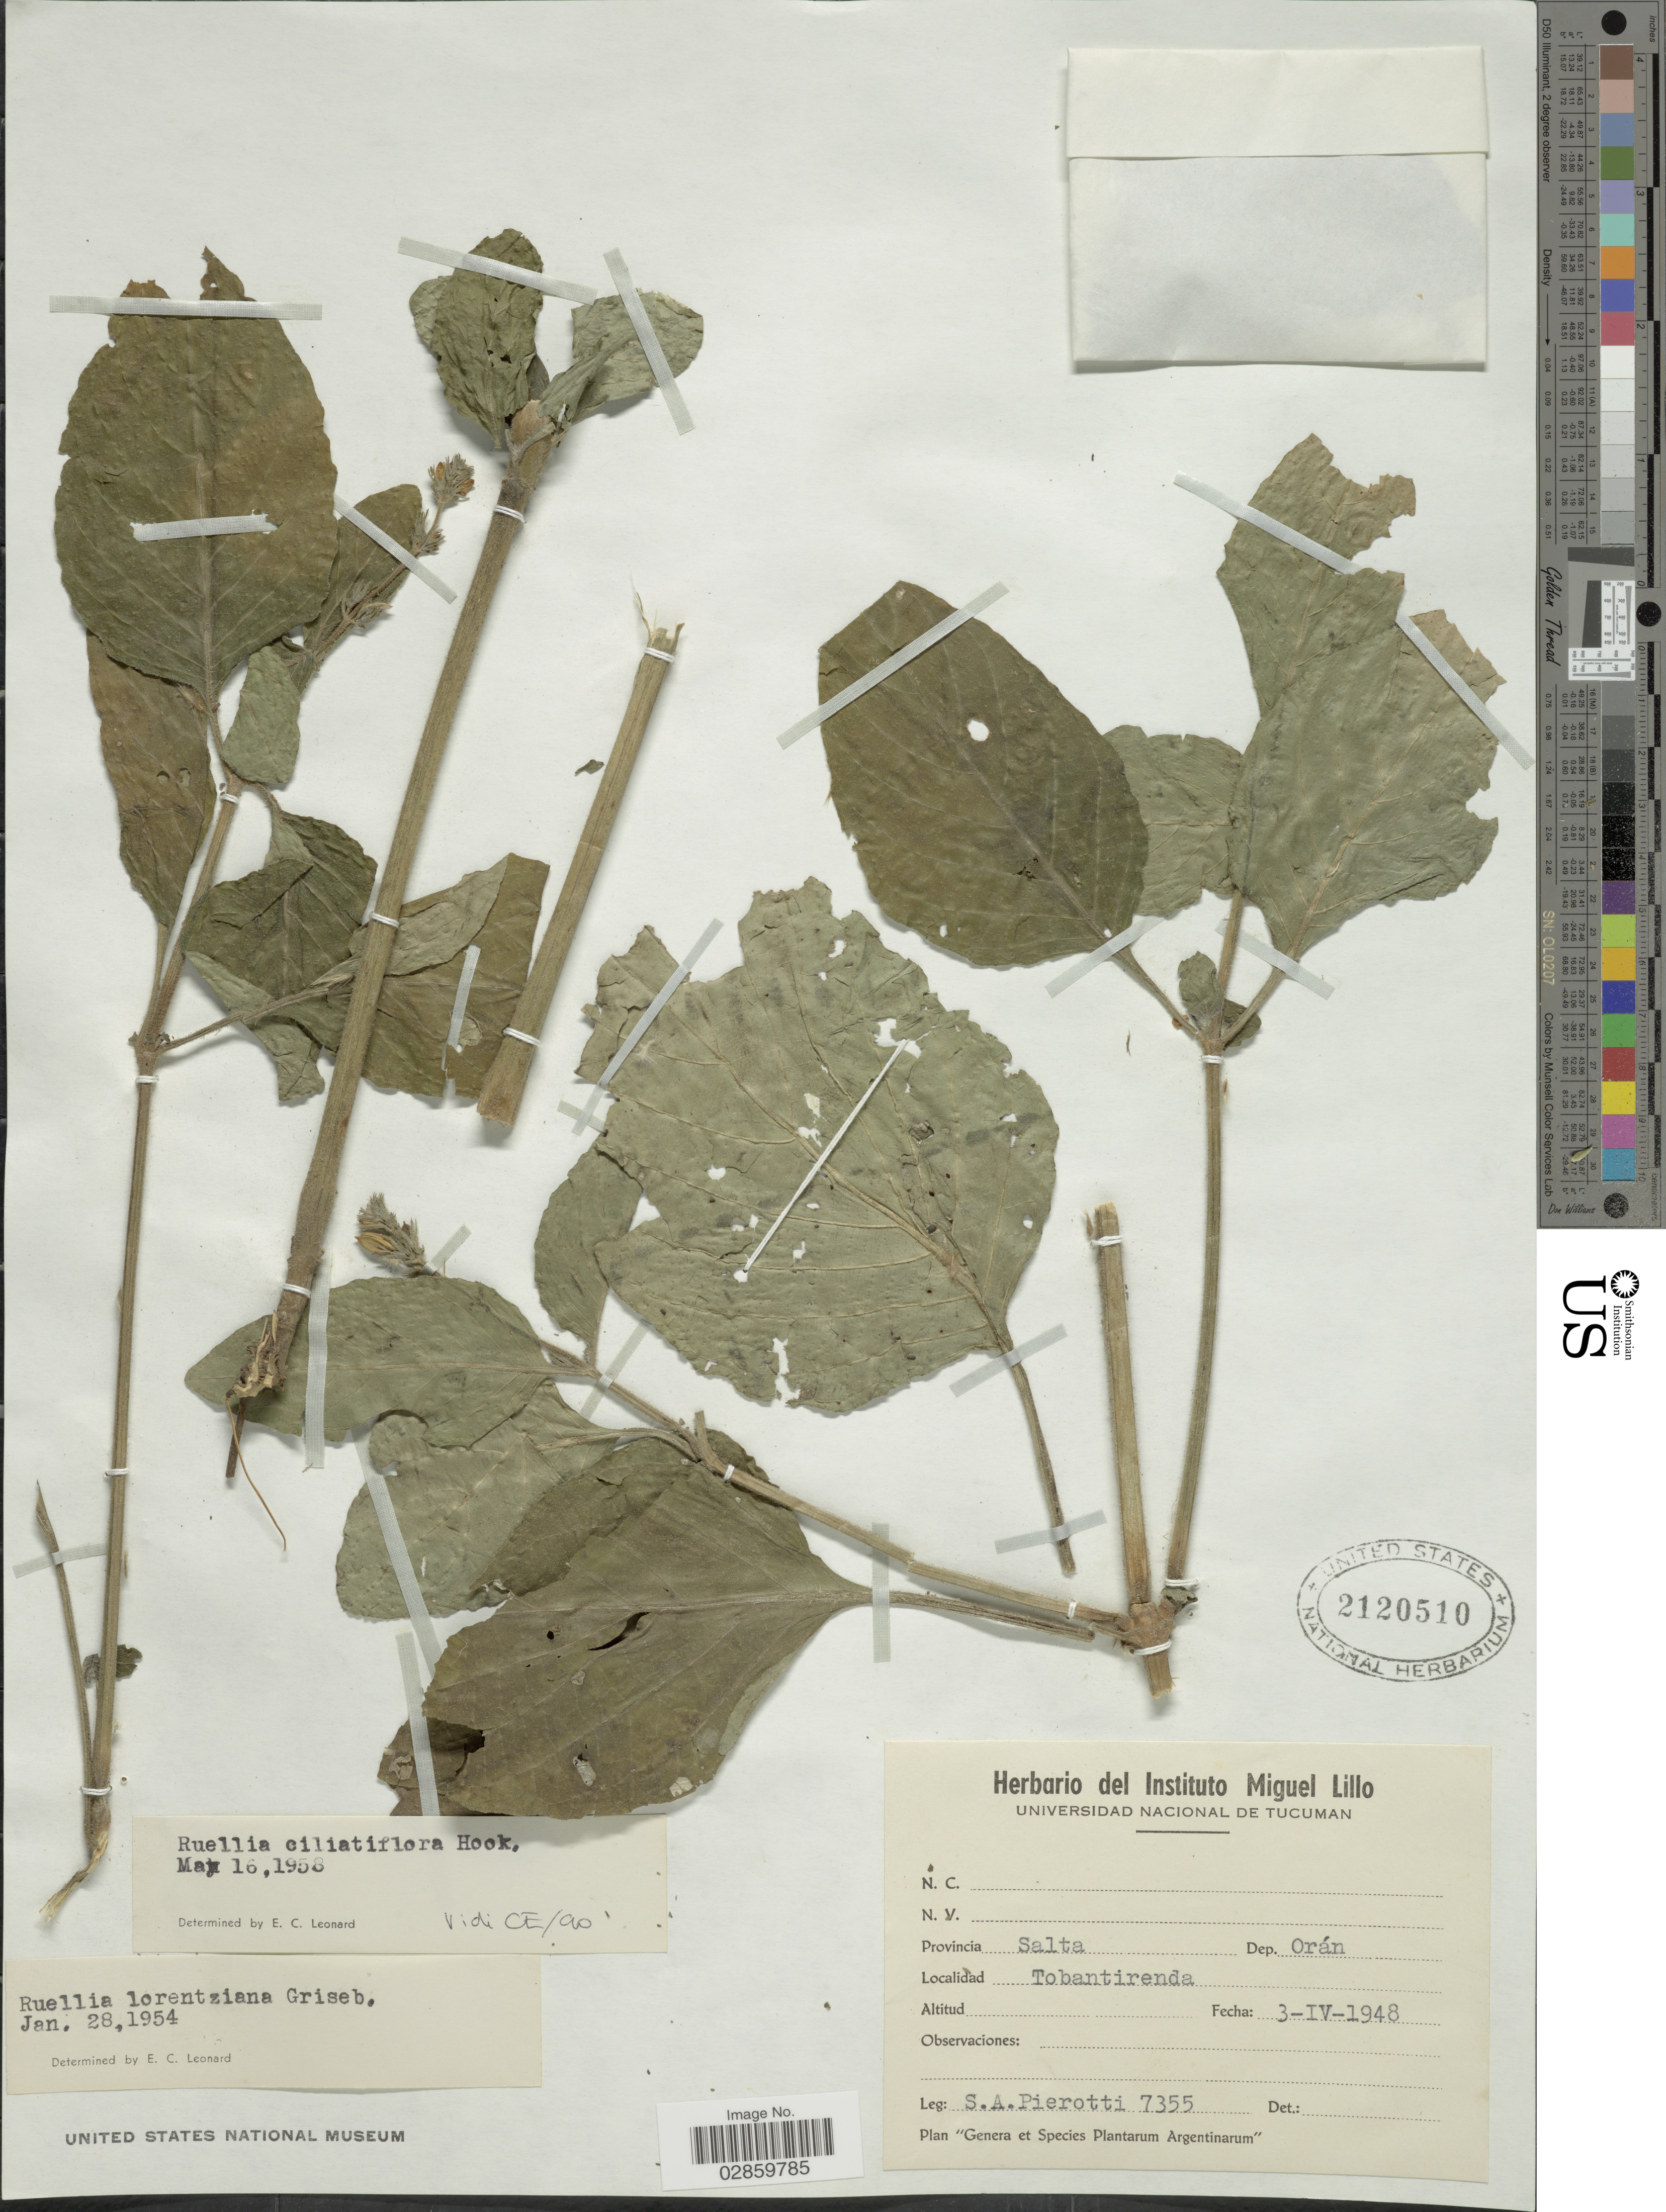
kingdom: Plantae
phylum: Tracheophyta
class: Magnoliopsida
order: Lamiales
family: Acanthaceae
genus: Ruellia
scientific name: Ruellia ciliatiflora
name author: Hook.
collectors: S. A. Pierotti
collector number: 7355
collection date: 1948-04-03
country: Argentina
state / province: Salta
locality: Dep. Orán. Tobantirenda.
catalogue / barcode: US 2120510